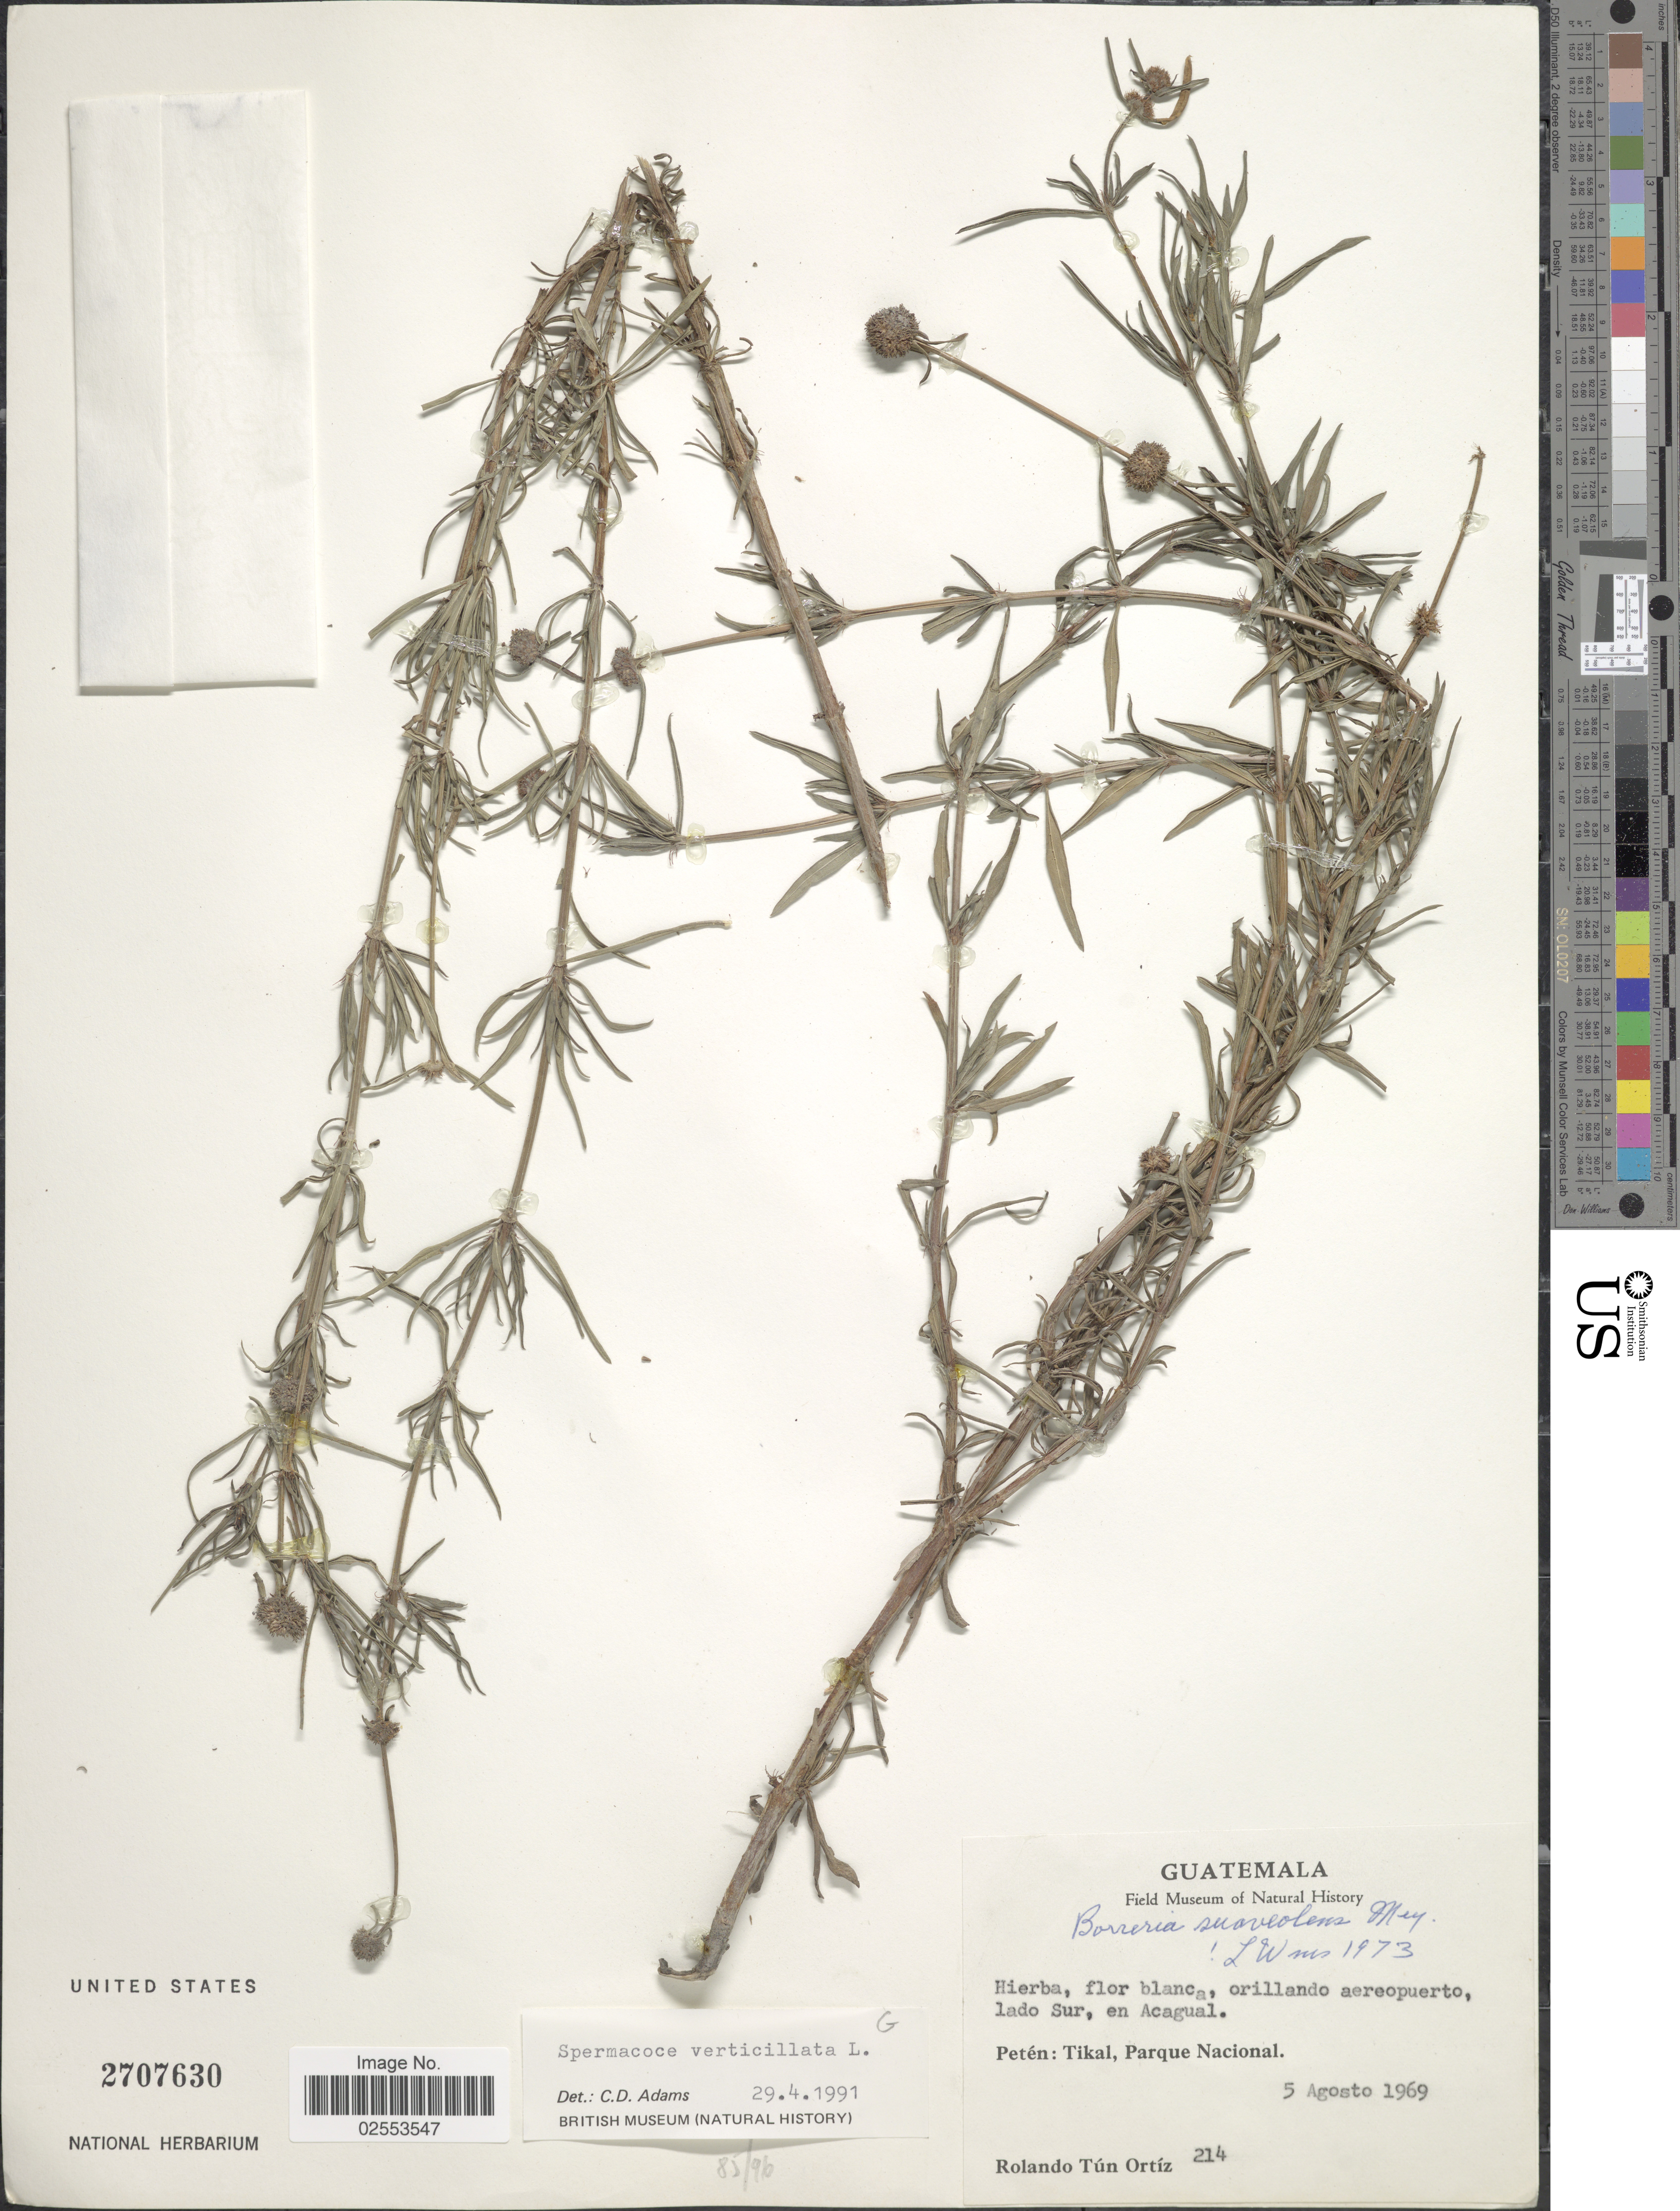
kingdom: Plantae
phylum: Tracheophyta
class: Magnoliopsida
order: Gentianales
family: Rubiaceae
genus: Spermacoce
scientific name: Spermacoce verticillata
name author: L.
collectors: R. T. Ortíz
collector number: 214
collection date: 1969-08-05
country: Guatemala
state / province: El Petén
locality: Tikal, Parque Nacional. orillando aeropuerto, lado Sur, en Acagual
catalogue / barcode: US 2707630